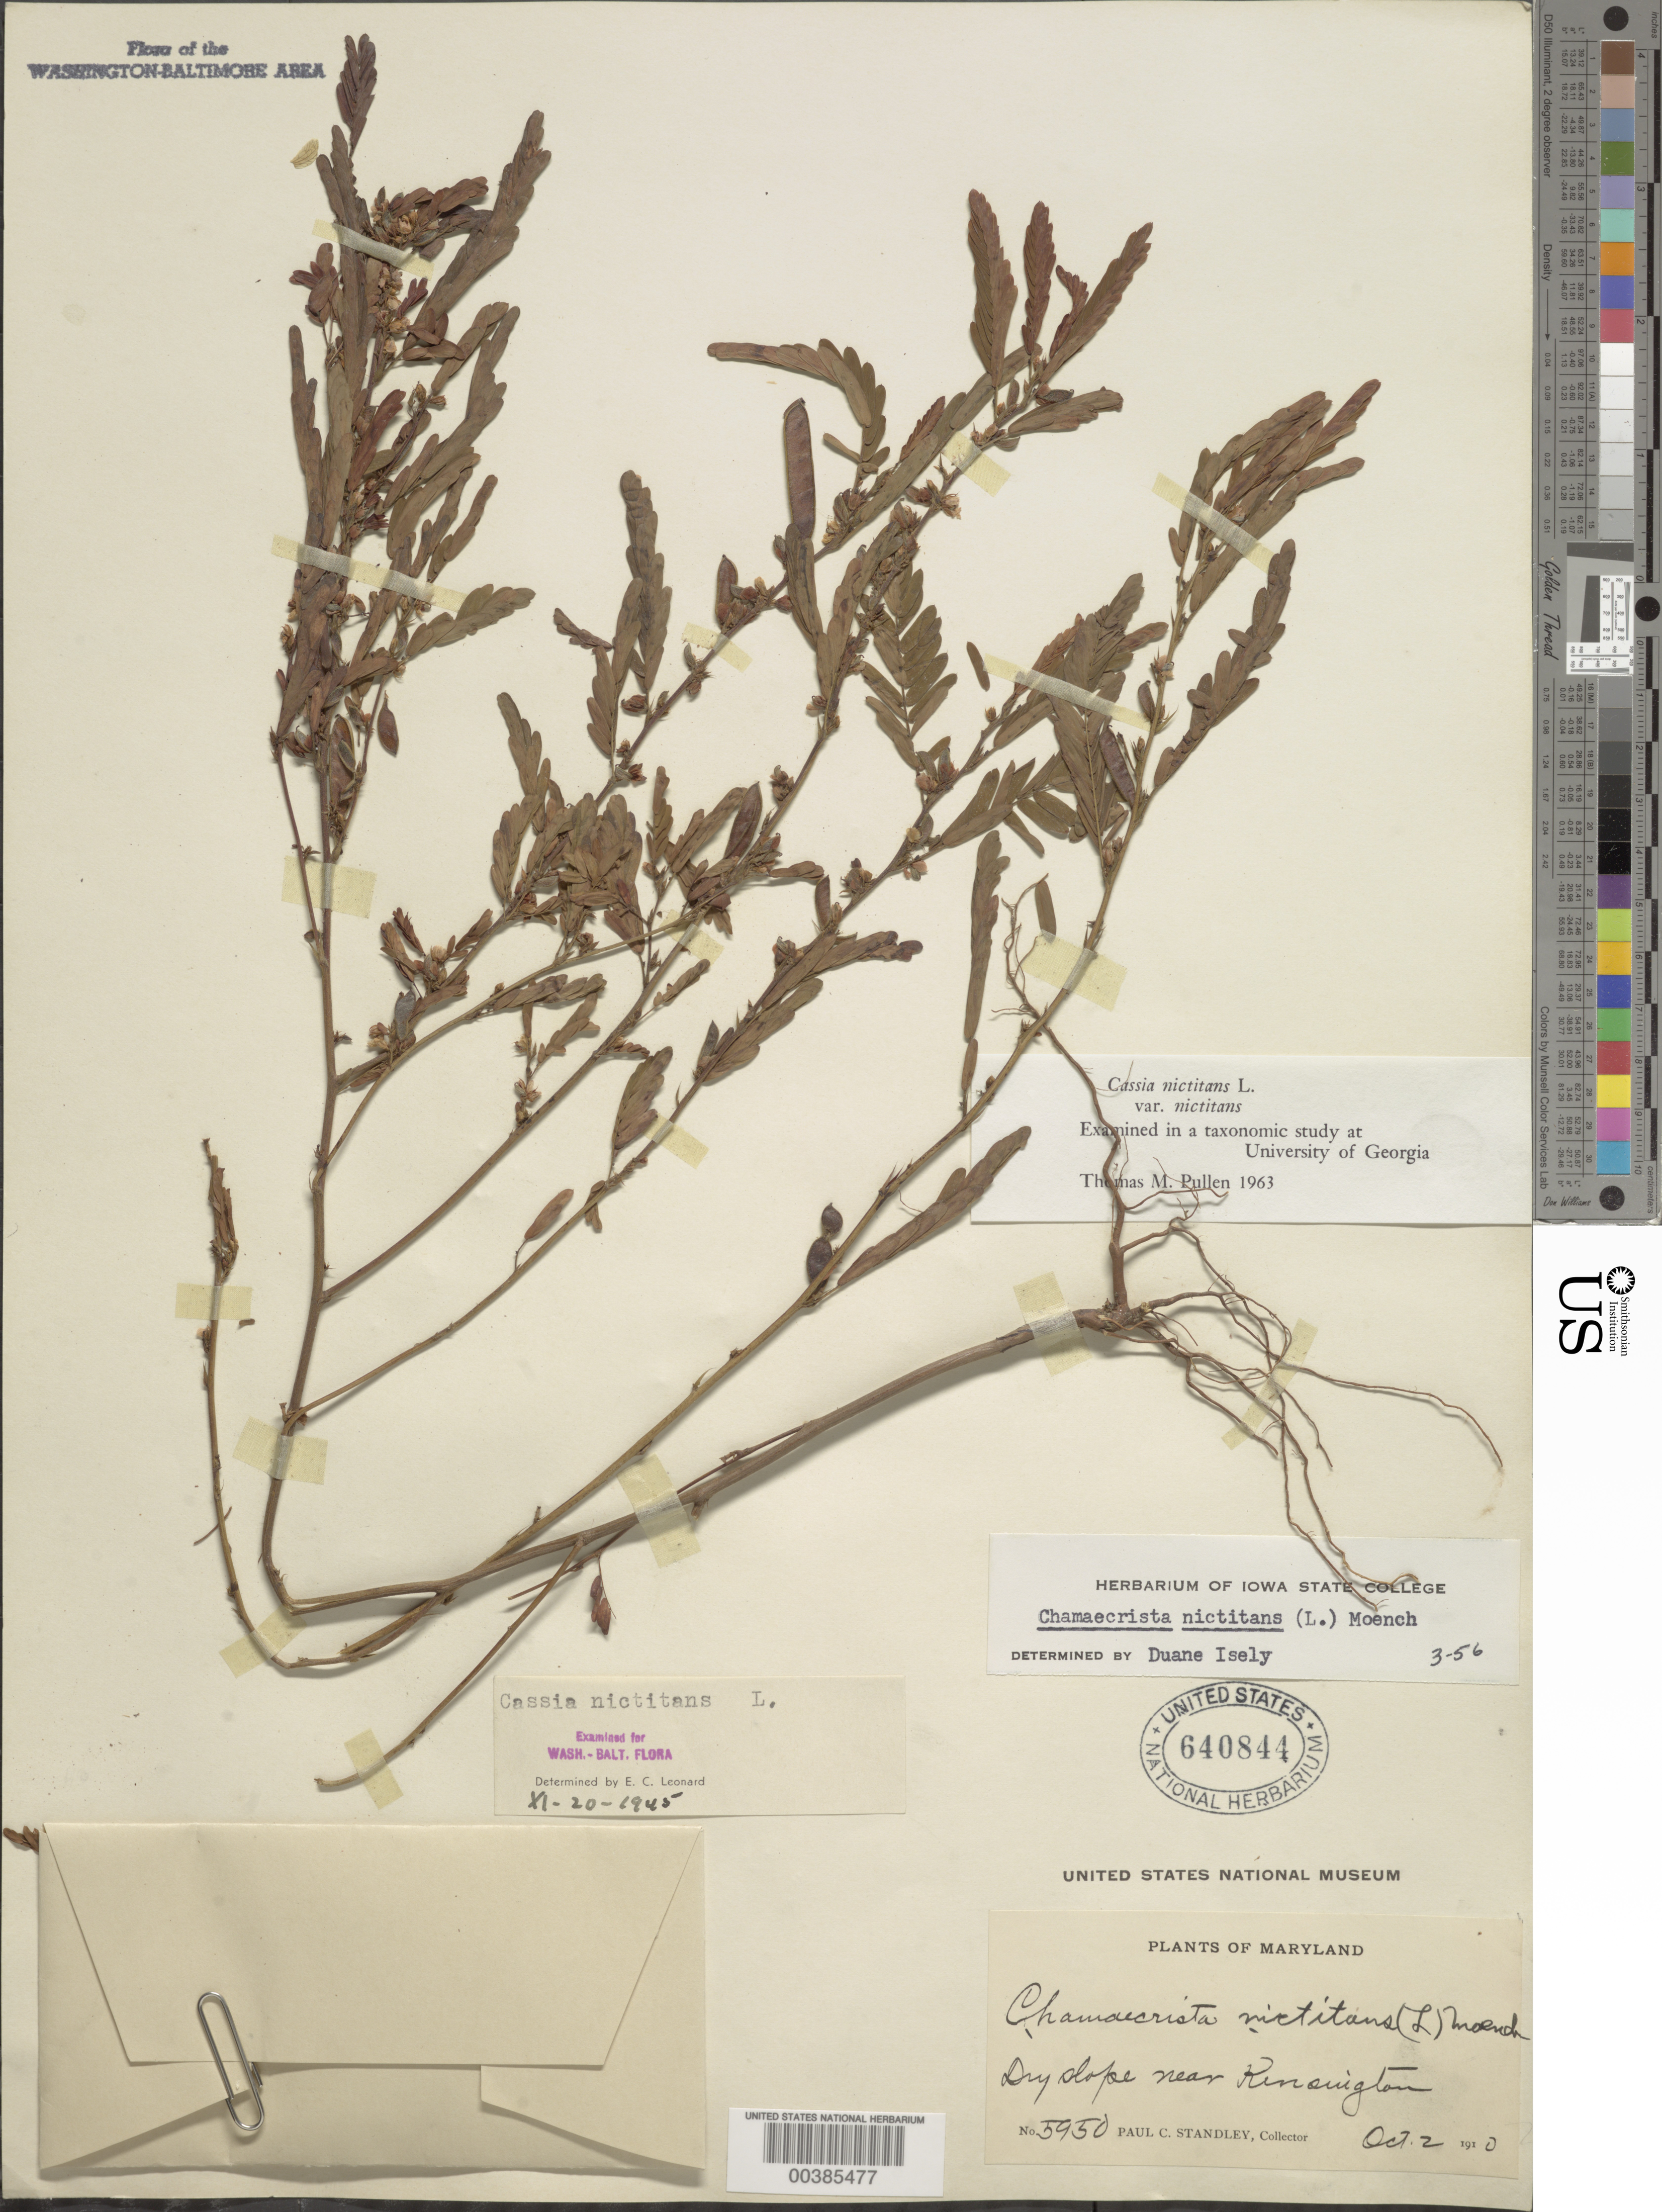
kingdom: Plantae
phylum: Tracheophyta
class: Magnoliopsida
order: Fabales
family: Fabaceae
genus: Chamaecrista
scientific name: Chamaecrista nictitans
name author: (L.) Moench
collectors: P. C. Standley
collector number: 5950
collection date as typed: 02 Oct 1910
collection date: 1910-10-02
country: United States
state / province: Maryland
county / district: Montgomery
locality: Near Kensington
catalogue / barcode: US 640844